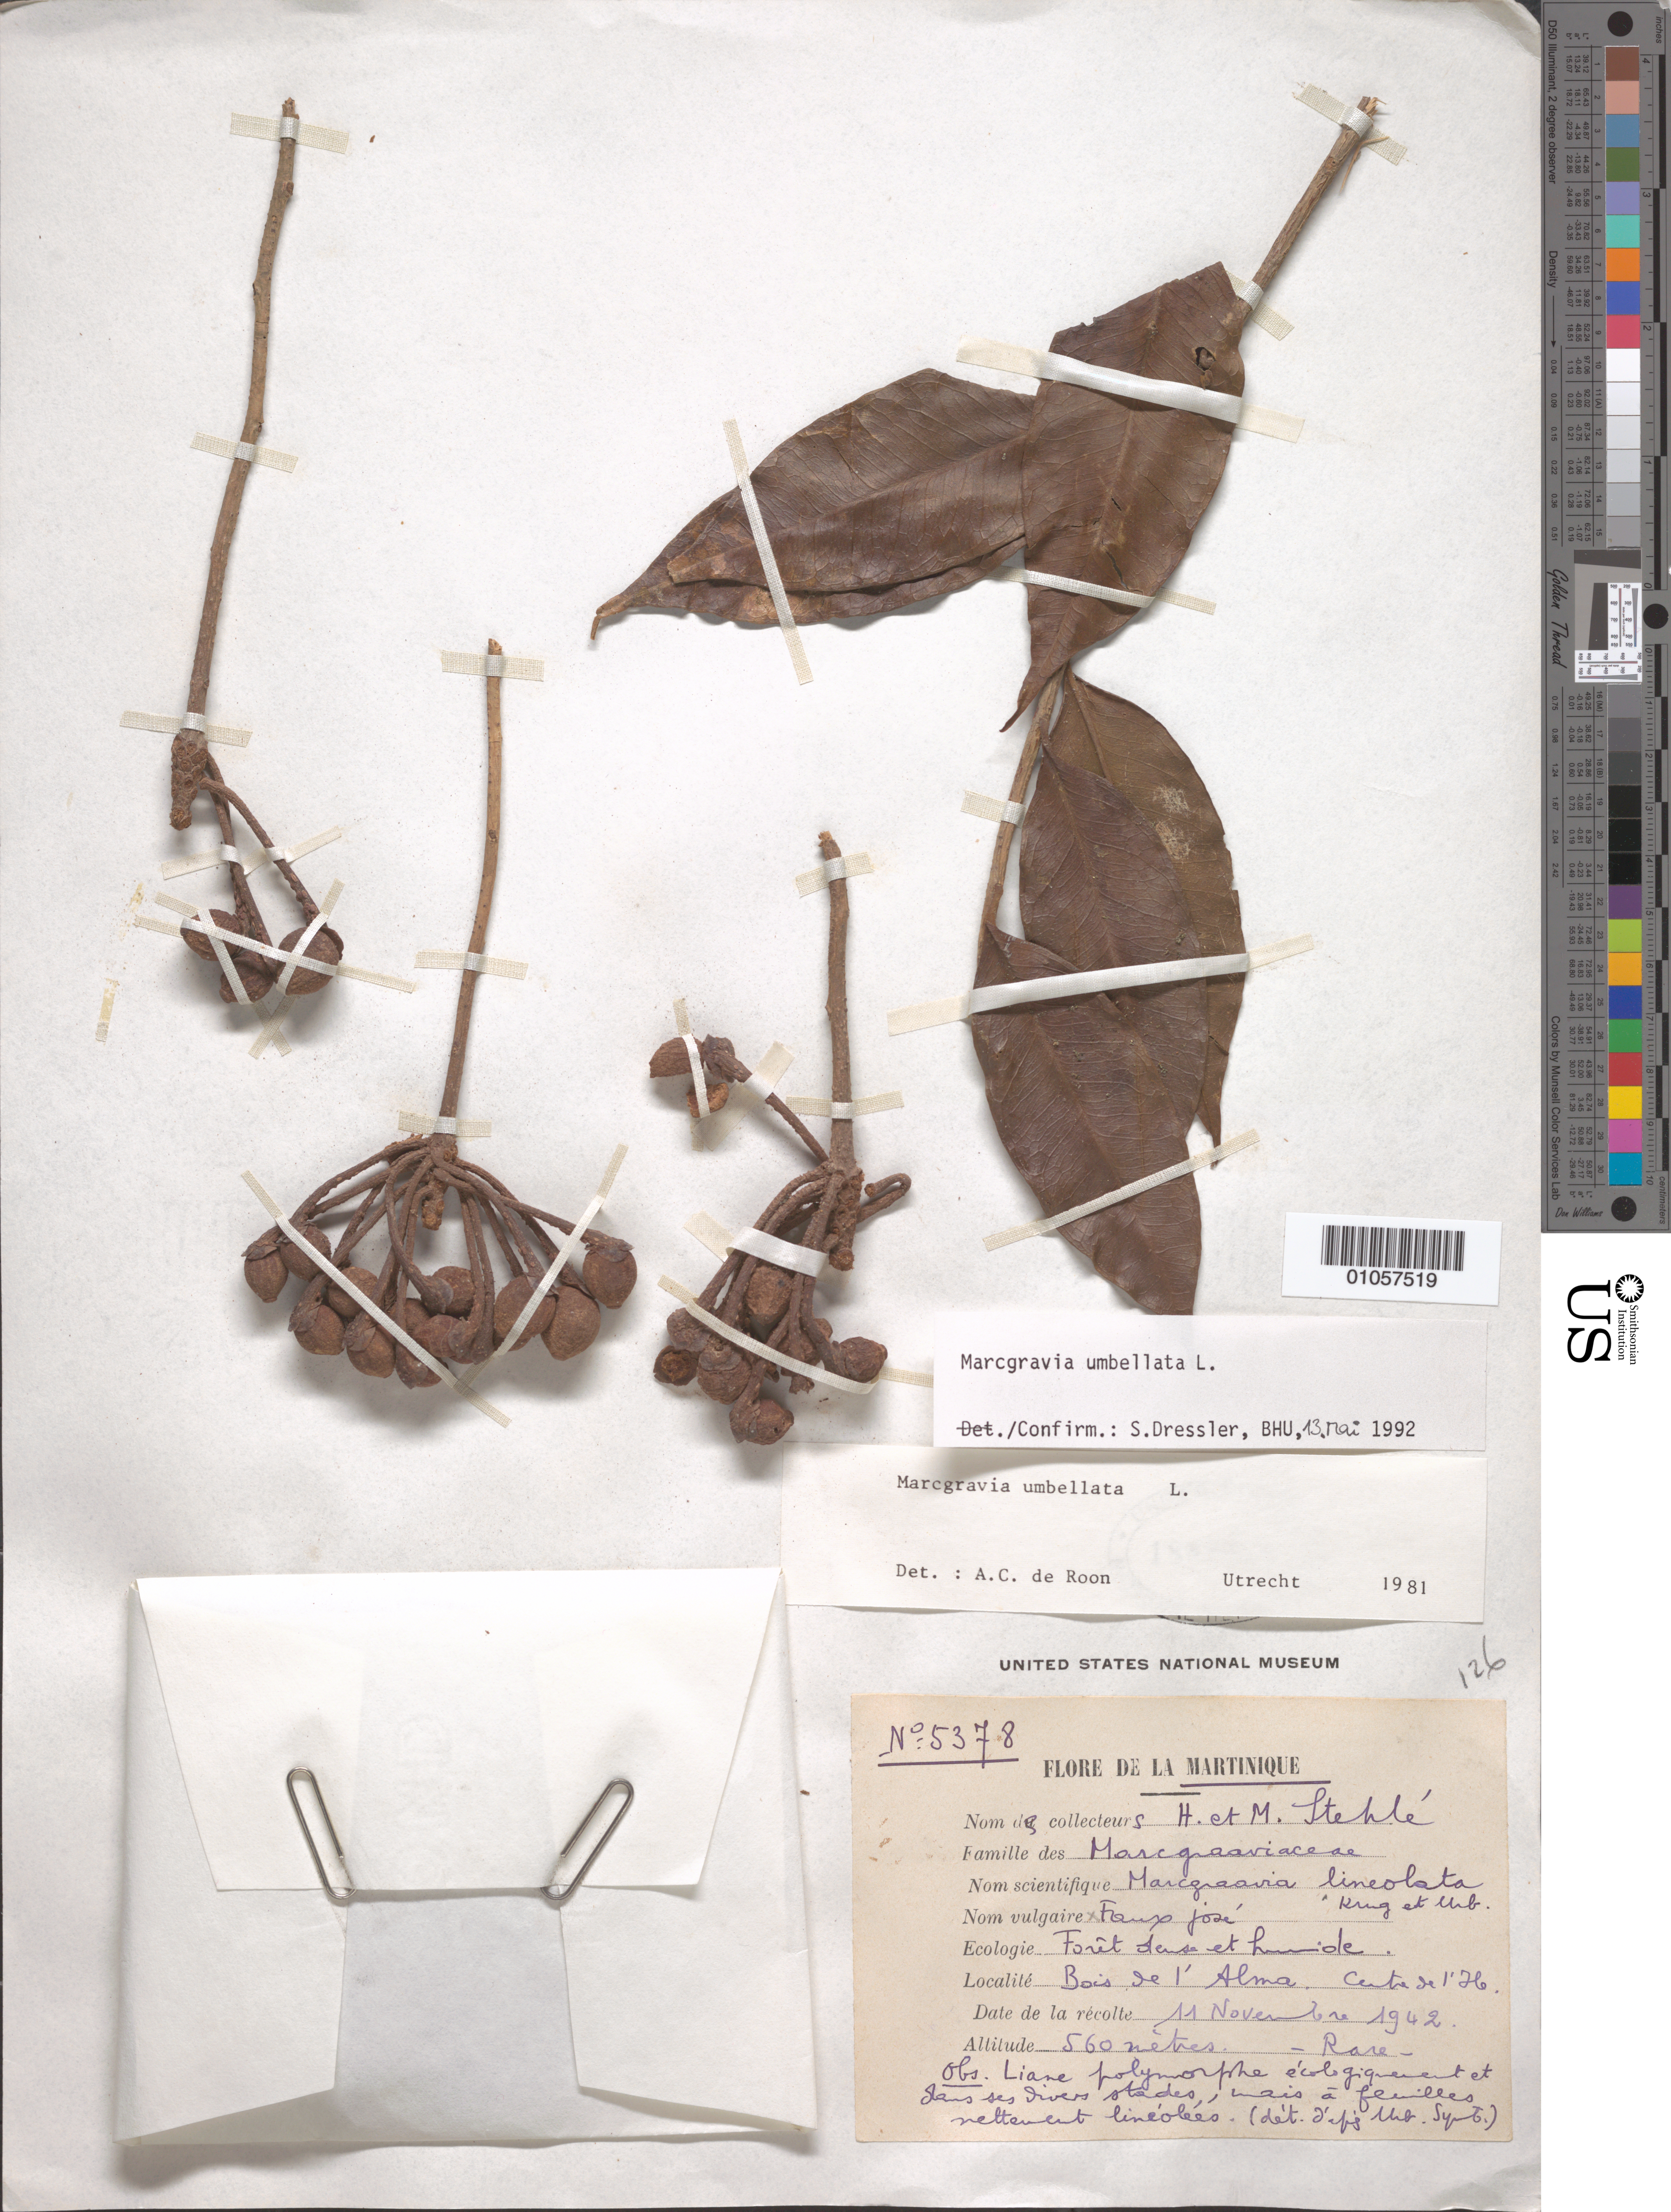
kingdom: Plantae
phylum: Tracheophyta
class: Magnoliopsida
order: Ericales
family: Marcgraviaceae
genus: Marcgravia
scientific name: Marcgravia umbellata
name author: L.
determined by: Dressler, S., (FR), Forschungsinstitut Und Naturmuseum Senckenberg (GERMANY)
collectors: H. Stehlé & M. Stehlé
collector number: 5378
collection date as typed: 11 Nov 1942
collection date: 1942-11-11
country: Martinique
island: Martinique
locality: Bois de l'Alma; centre de l'Ile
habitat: Forêt dense et humide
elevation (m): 560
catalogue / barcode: US 1880414